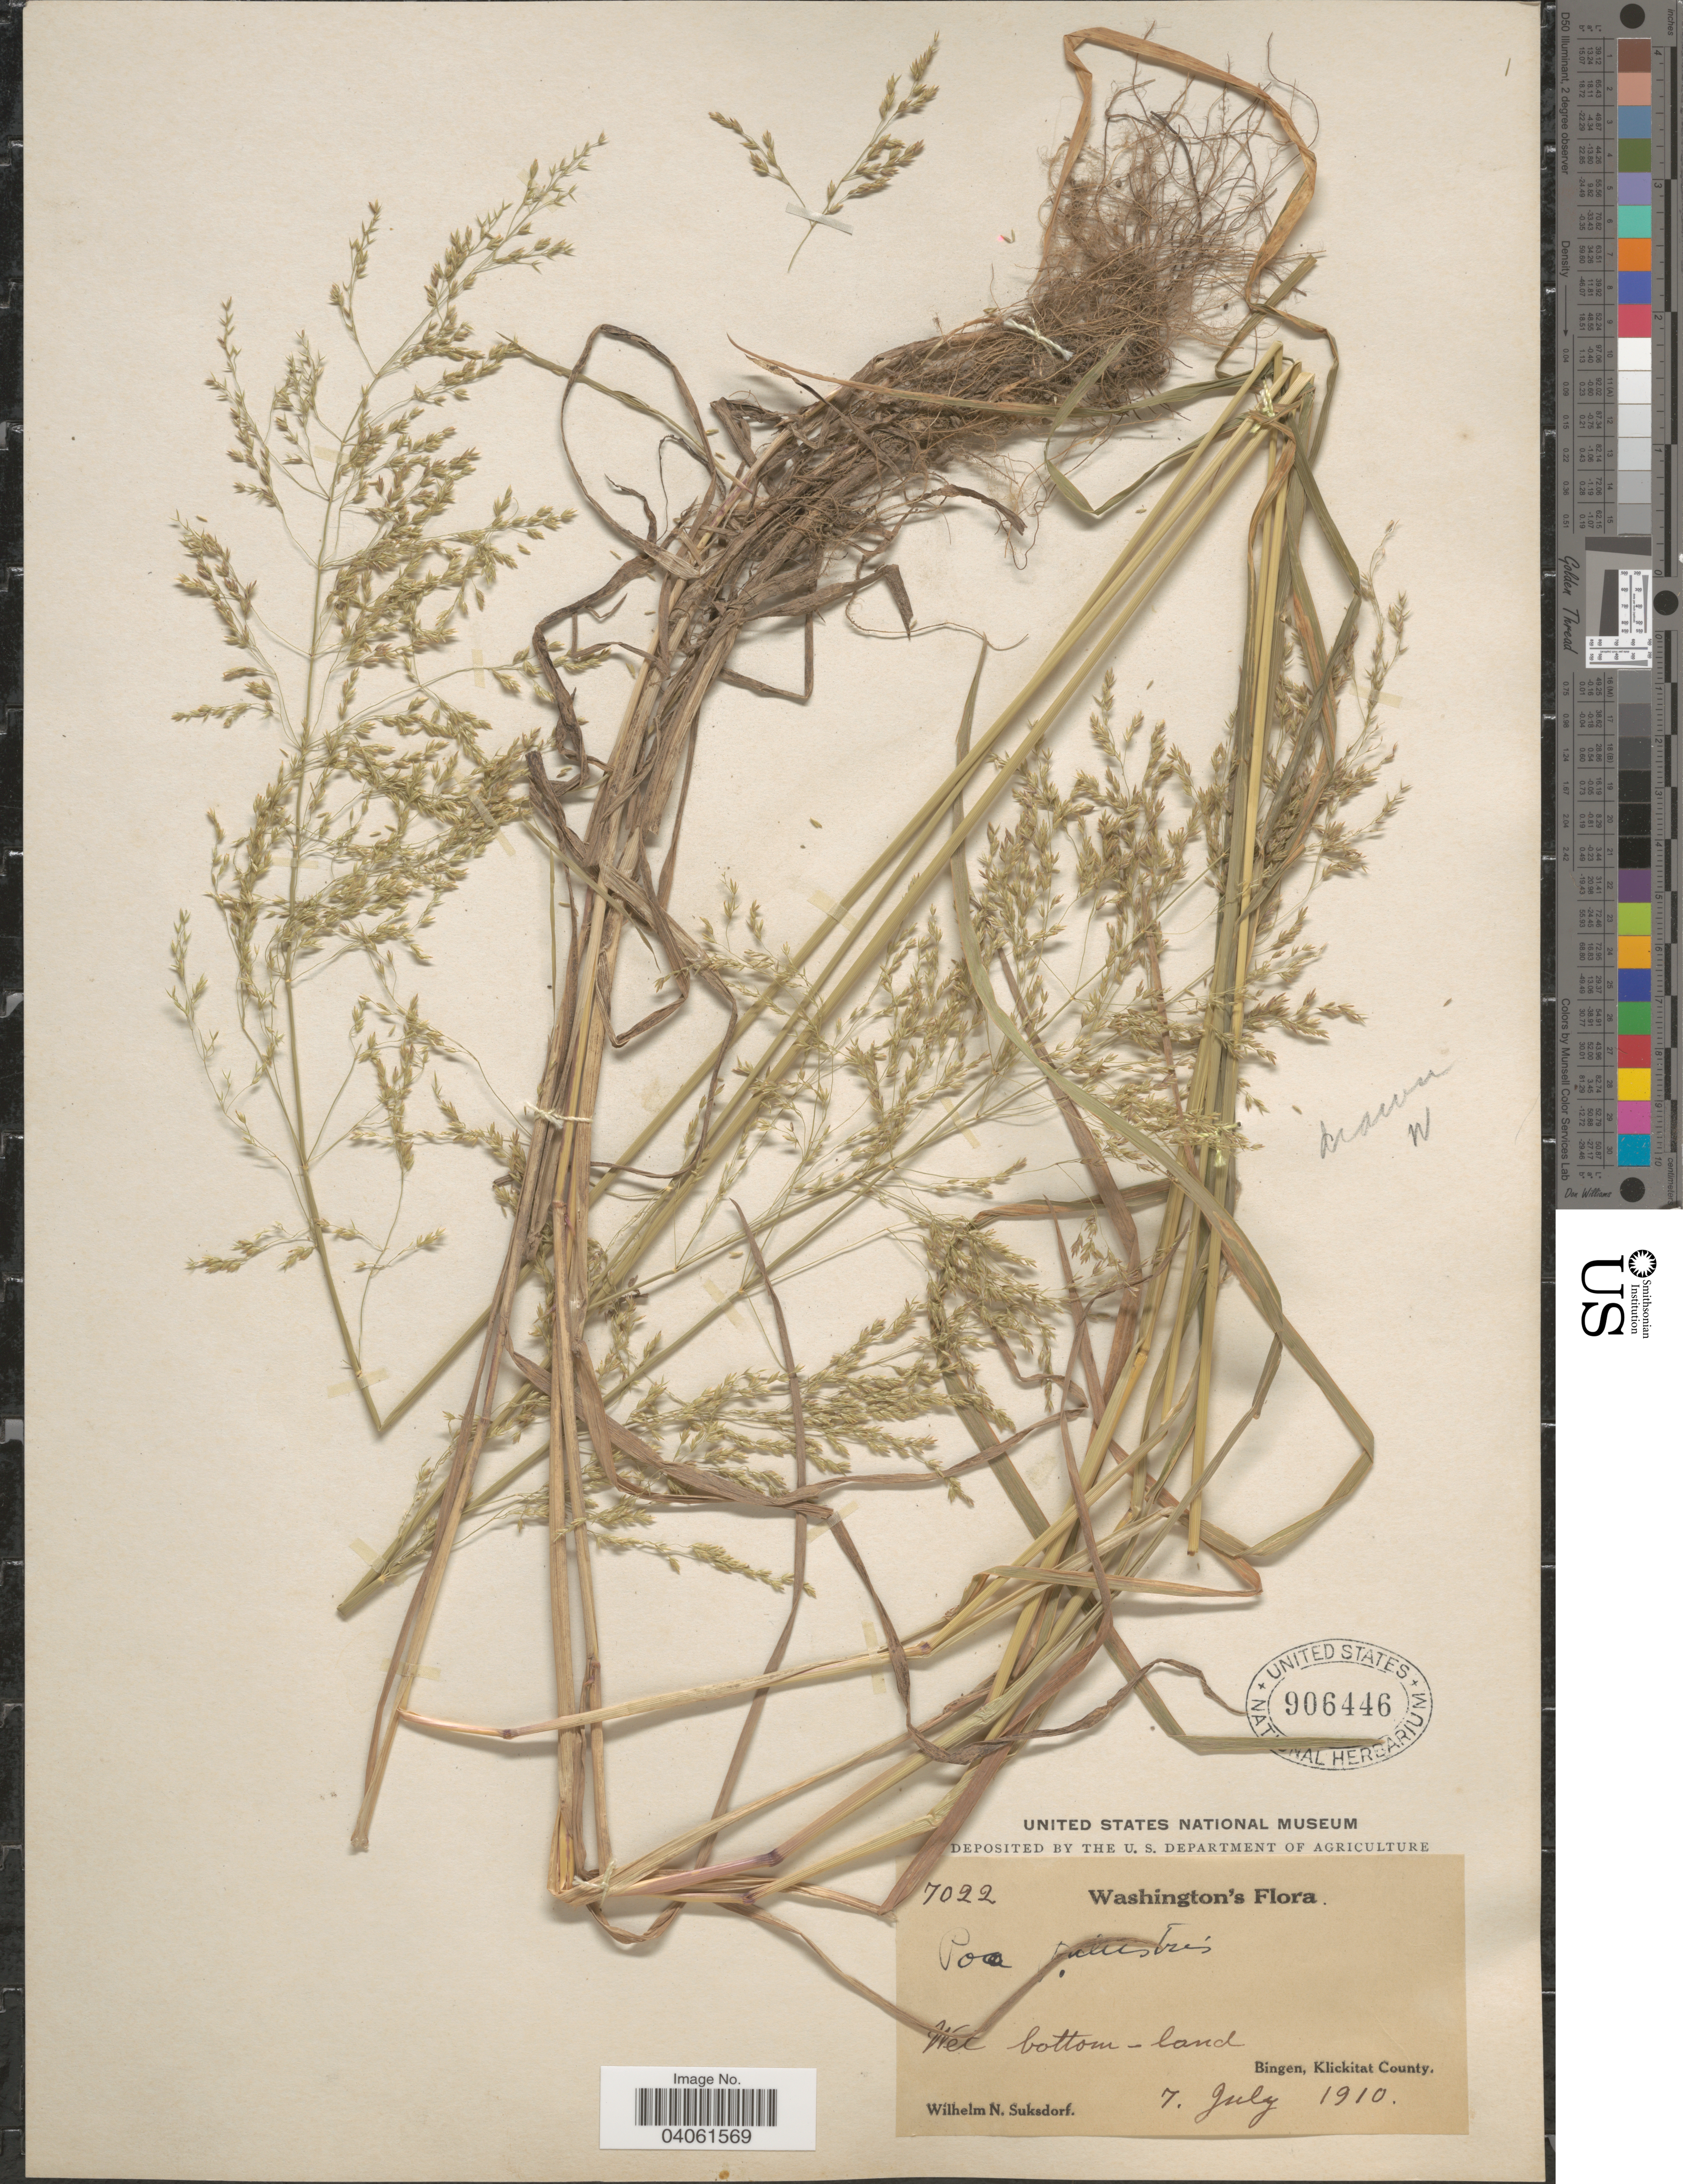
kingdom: Plantae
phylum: Tracheophyta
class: Liliopsida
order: Poales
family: Poaceae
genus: Poa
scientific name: Poa palustris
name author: L.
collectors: W. N. Suksdorf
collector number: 7022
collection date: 1910-07-07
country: United States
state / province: Washington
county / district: Klickitat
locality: Bingen, Klickitat County.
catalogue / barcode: US 906446